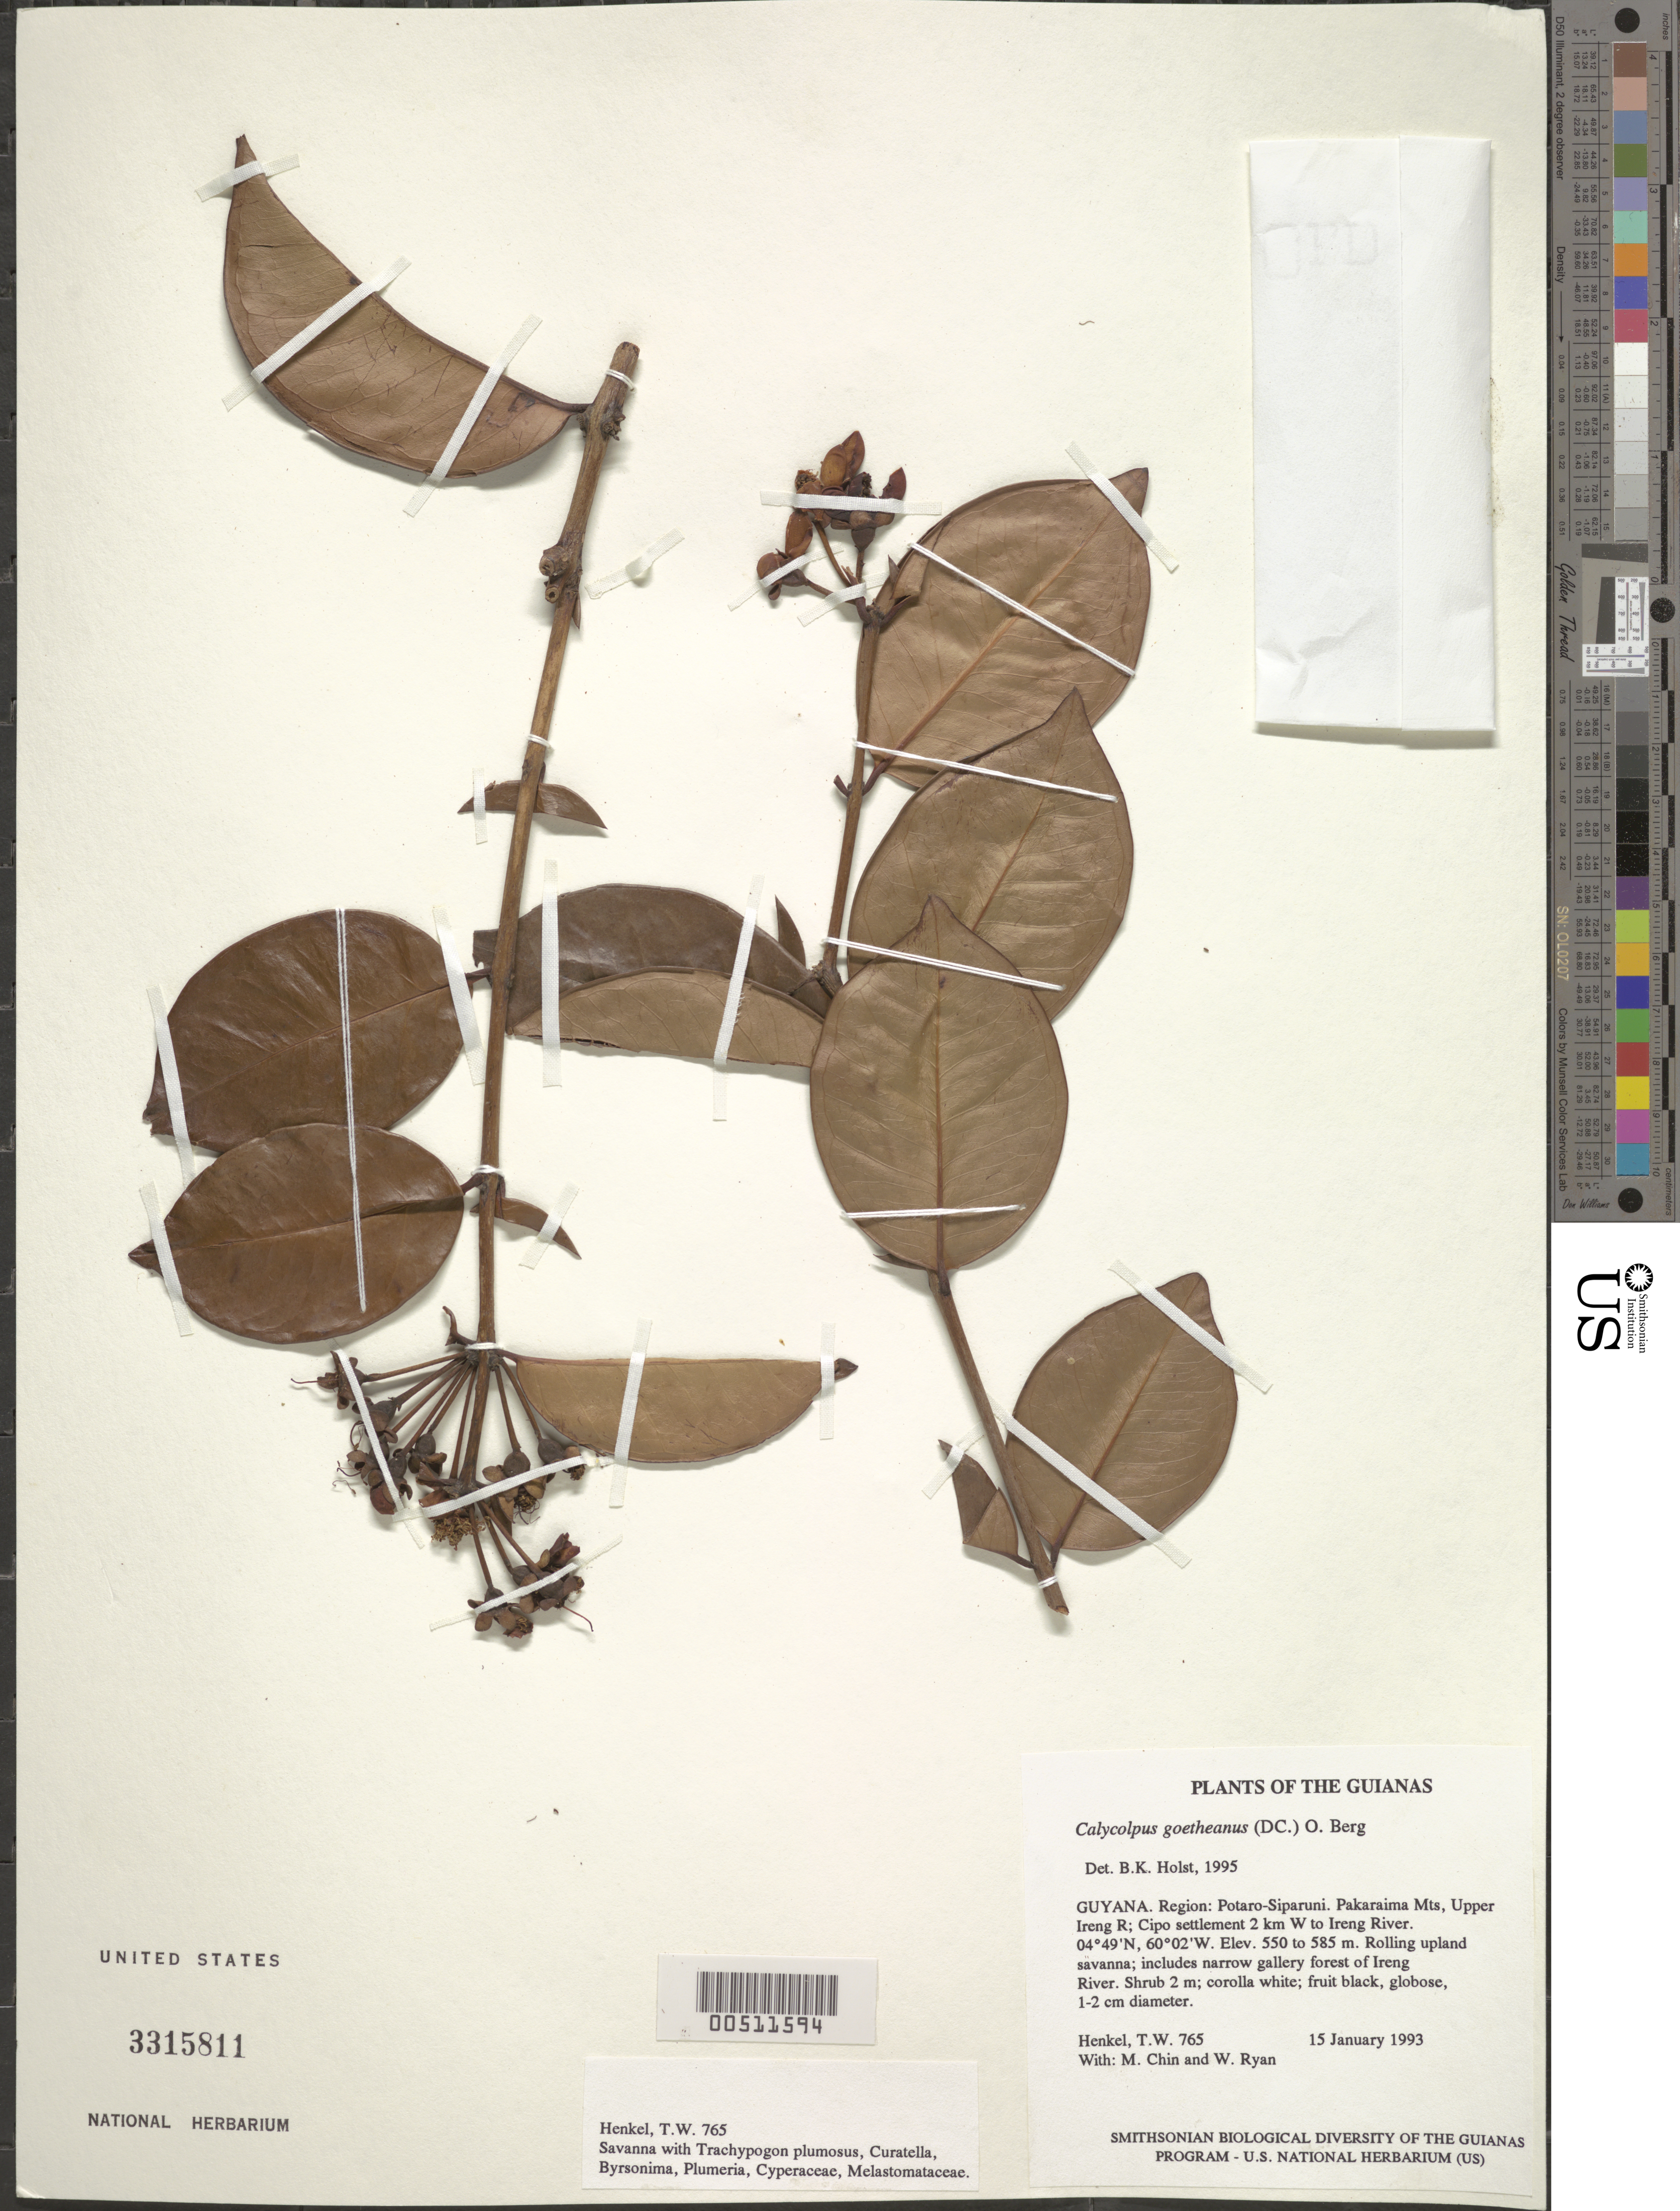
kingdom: Plantae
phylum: Tracheophyta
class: Magnoliopsida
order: Myrtales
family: Myrtaceae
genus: Calycolpus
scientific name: Calycolpus goetheanus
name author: (DC.) O. Berg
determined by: Holst, Bruce K.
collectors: T. Henkel, M. Chin & W. Ryan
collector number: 765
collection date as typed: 15 January 1993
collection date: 1993-01-15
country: Guyana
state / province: Potaro-Siparuni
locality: Pakaraima Mts, Upper Ireng R; Cipo settlement 2 km W to Ireng River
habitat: Rolling upland savanna; includes narrow gallery forest of Ireng River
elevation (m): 550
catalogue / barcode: US 3315811